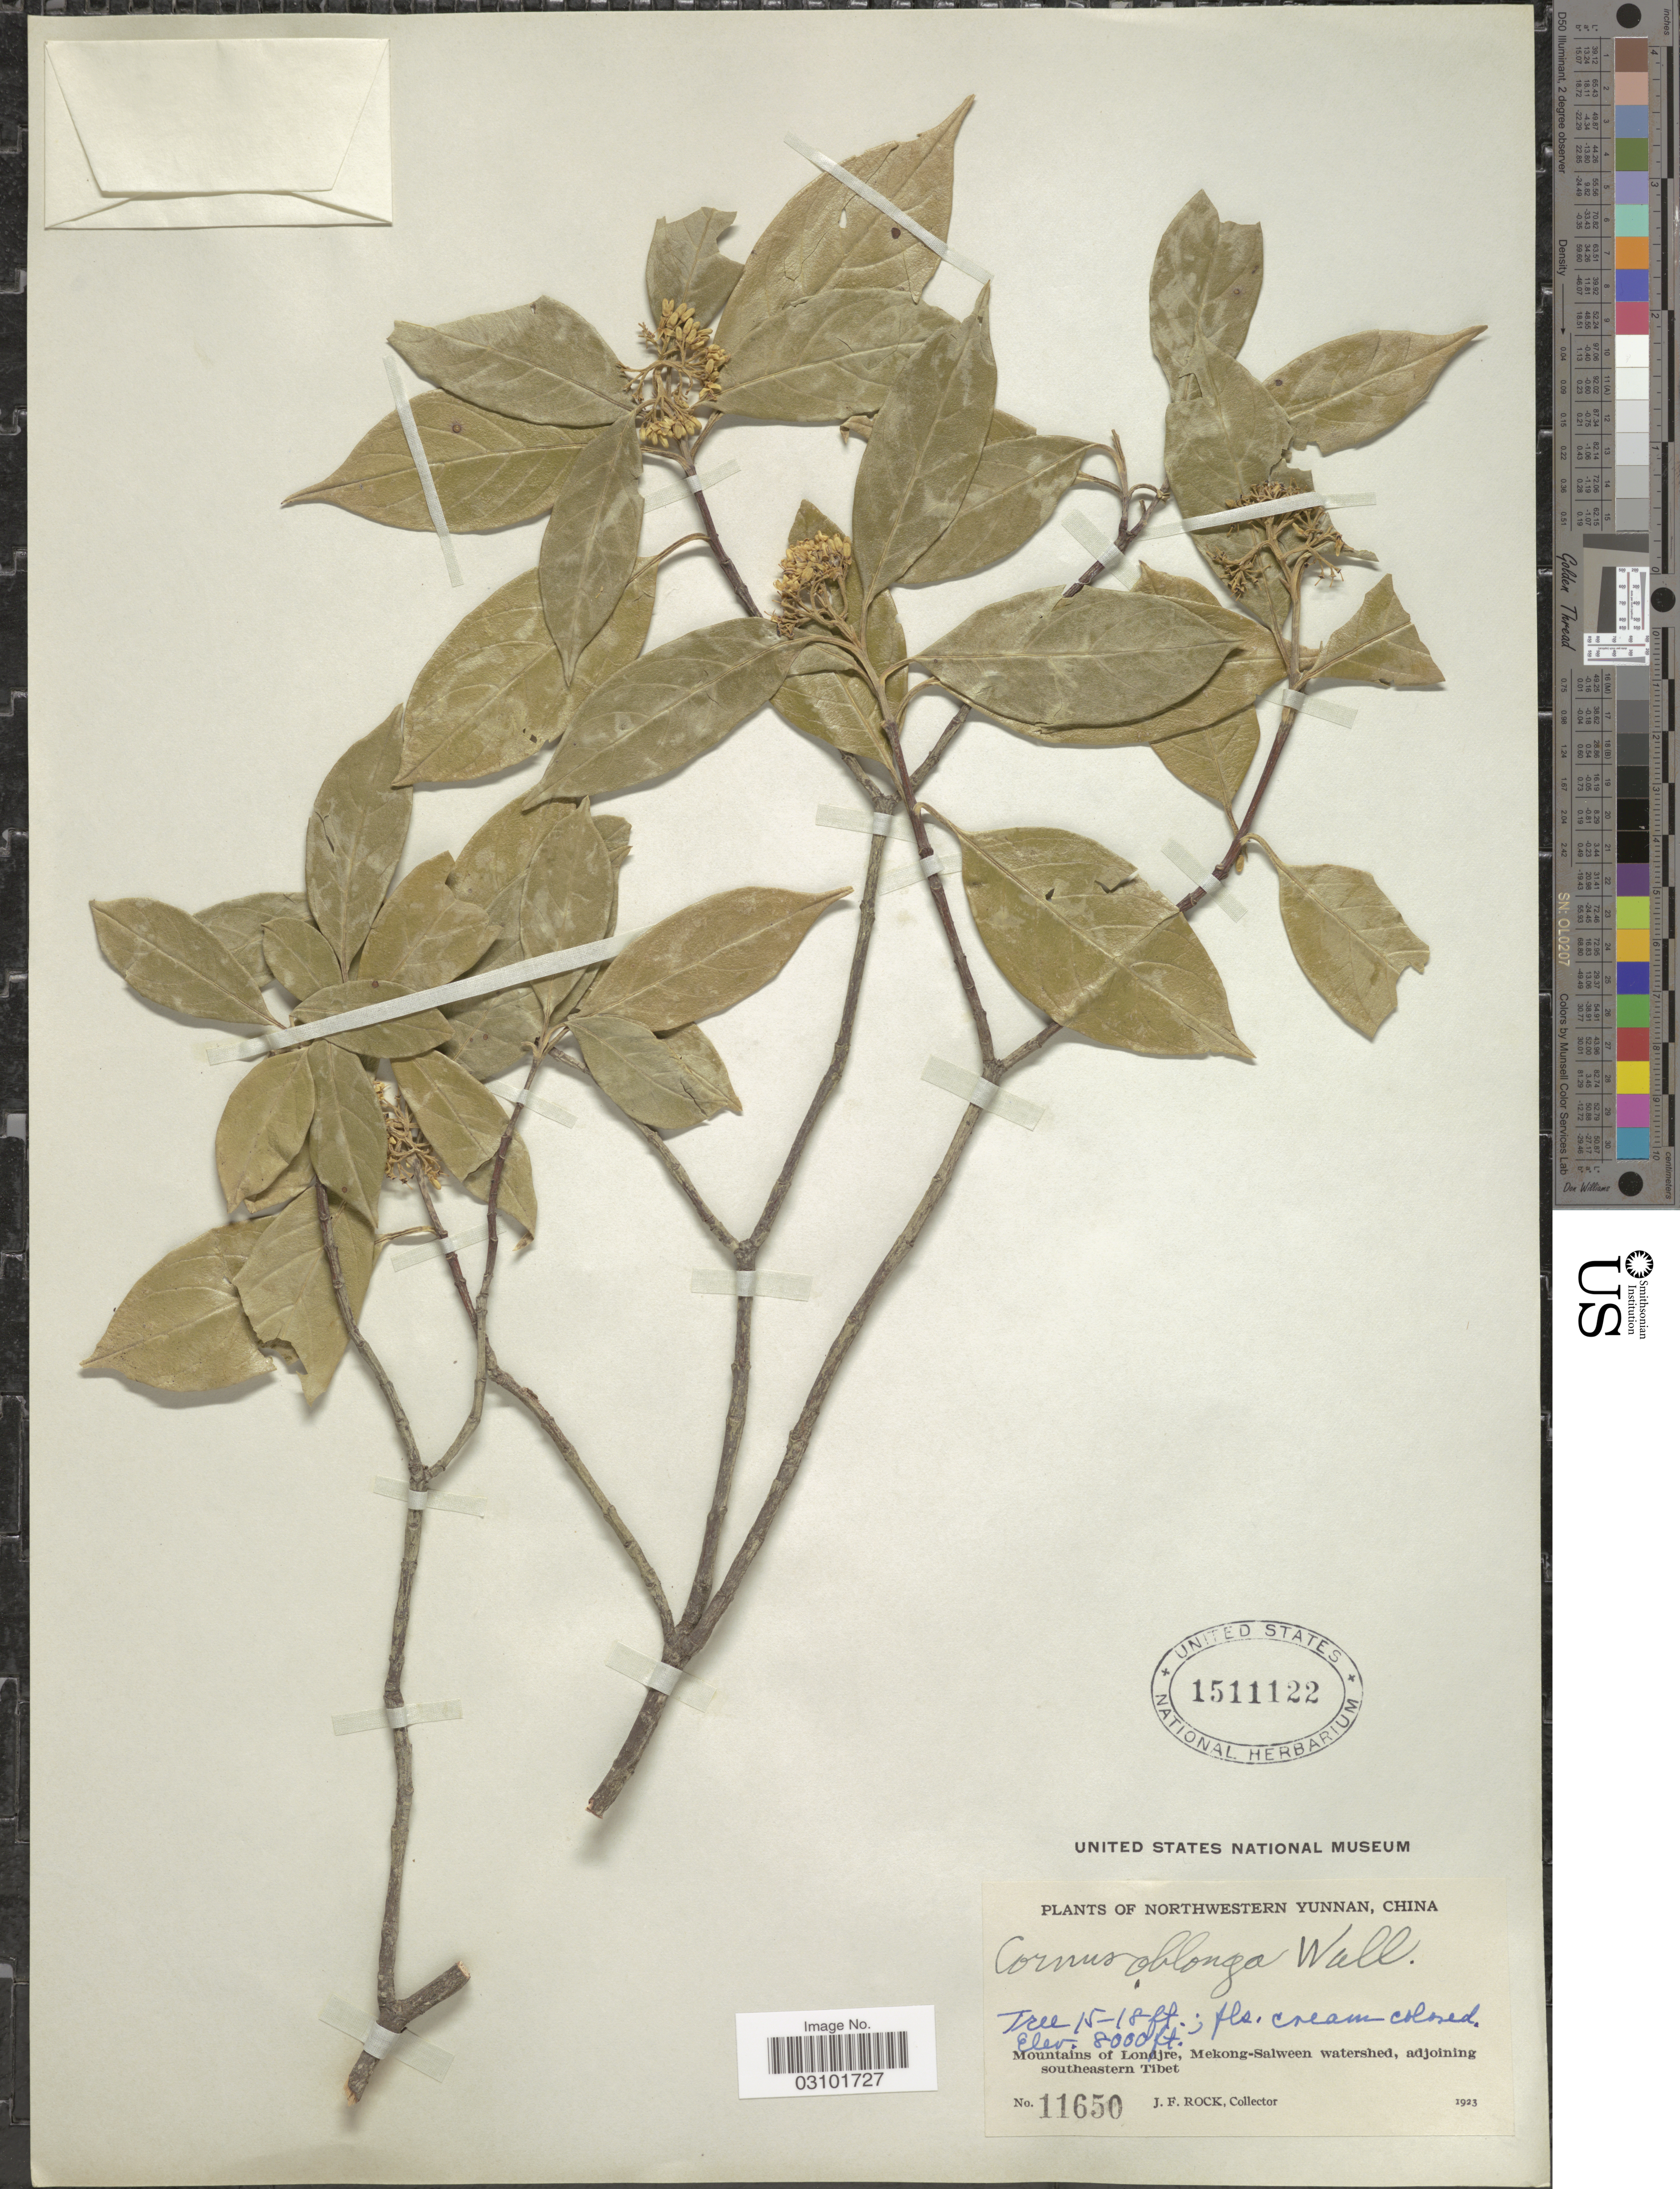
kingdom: Plantae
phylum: Tracheophyta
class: Magnoliopsida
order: Cornales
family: Cornaceae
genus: Cornus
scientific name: Cornus oblonga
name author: Wall.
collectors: J. Rock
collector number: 11650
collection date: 1923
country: China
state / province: Yunnan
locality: Northwestern Yunnan. Mountains of Londjre, Mekong-Salween watershed, adjoining southeastern Tibet.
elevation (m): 2438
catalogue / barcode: US 1511122